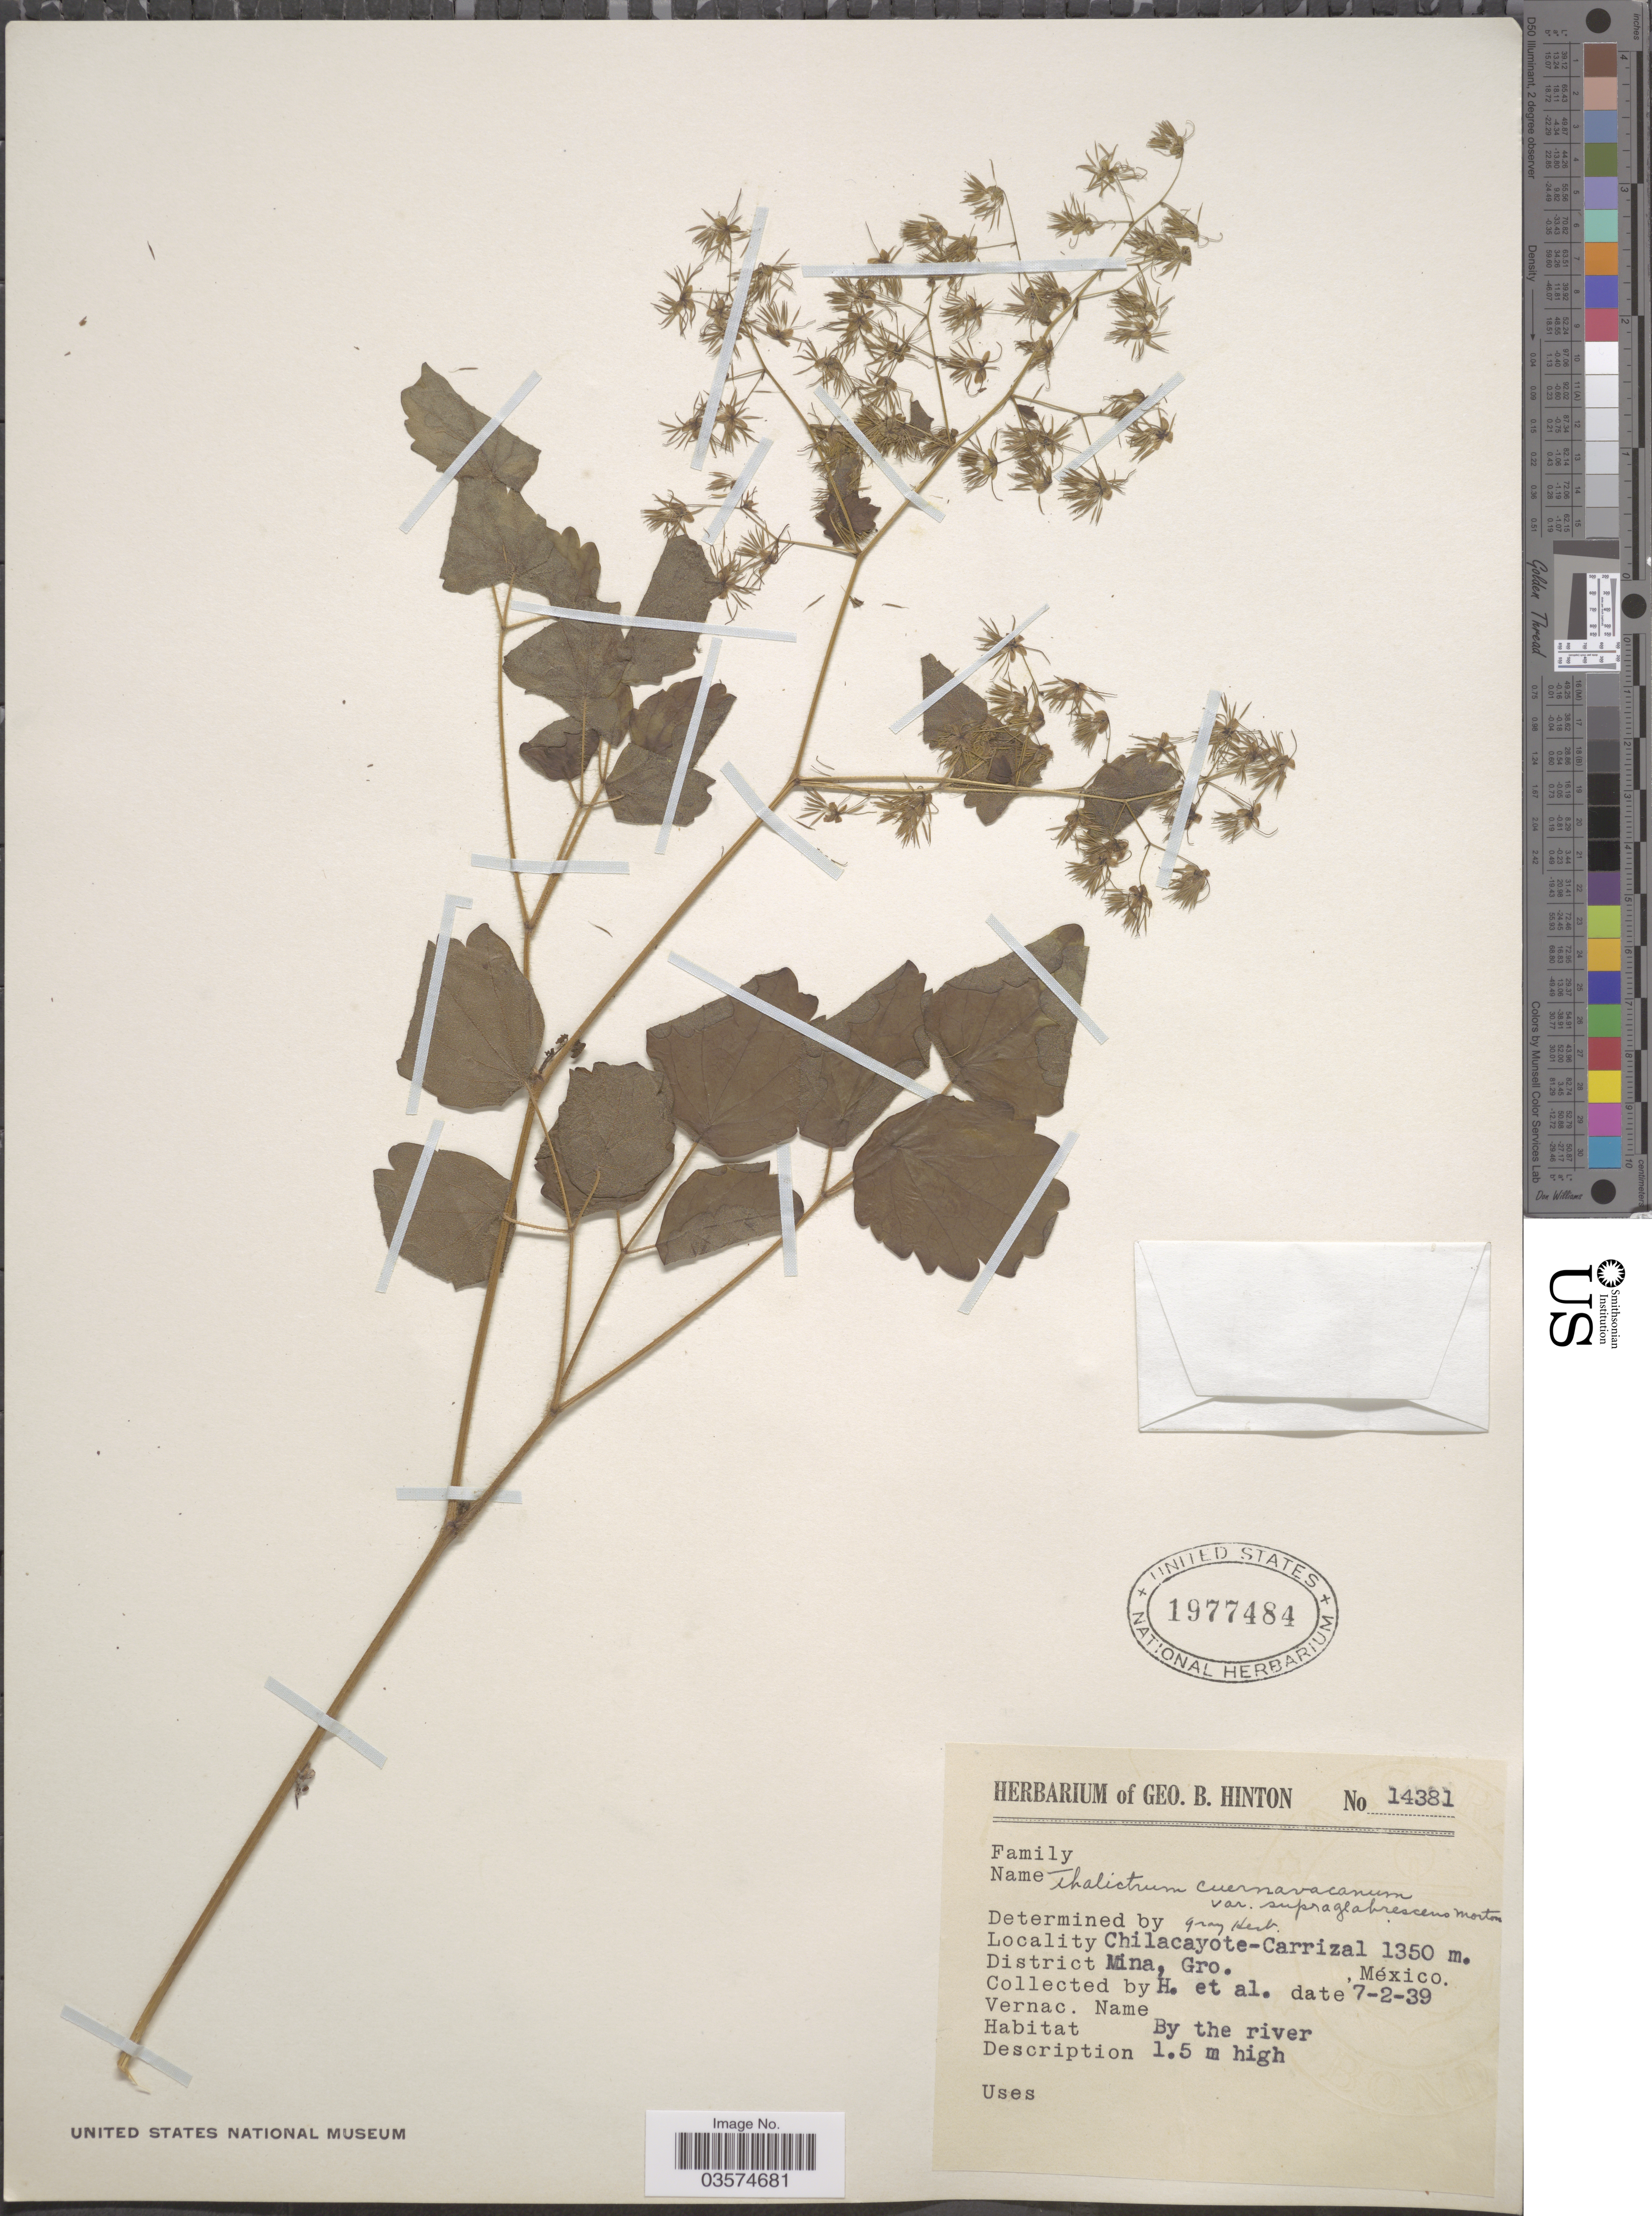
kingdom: Plantae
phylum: Tracheophyta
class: Magnoliopsida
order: Ranunculales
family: Ranunculaceae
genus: Thalictrum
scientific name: Thalictrum cuernavacanum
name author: Rose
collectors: G. B. Hinton & et al.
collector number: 14381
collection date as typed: Transcribed d/m/y: 7/2/39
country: Mexico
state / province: Guerrero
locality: Chilacayote - Carrizal. Mina. By the river.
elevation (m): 1350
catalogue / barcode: US 1977484